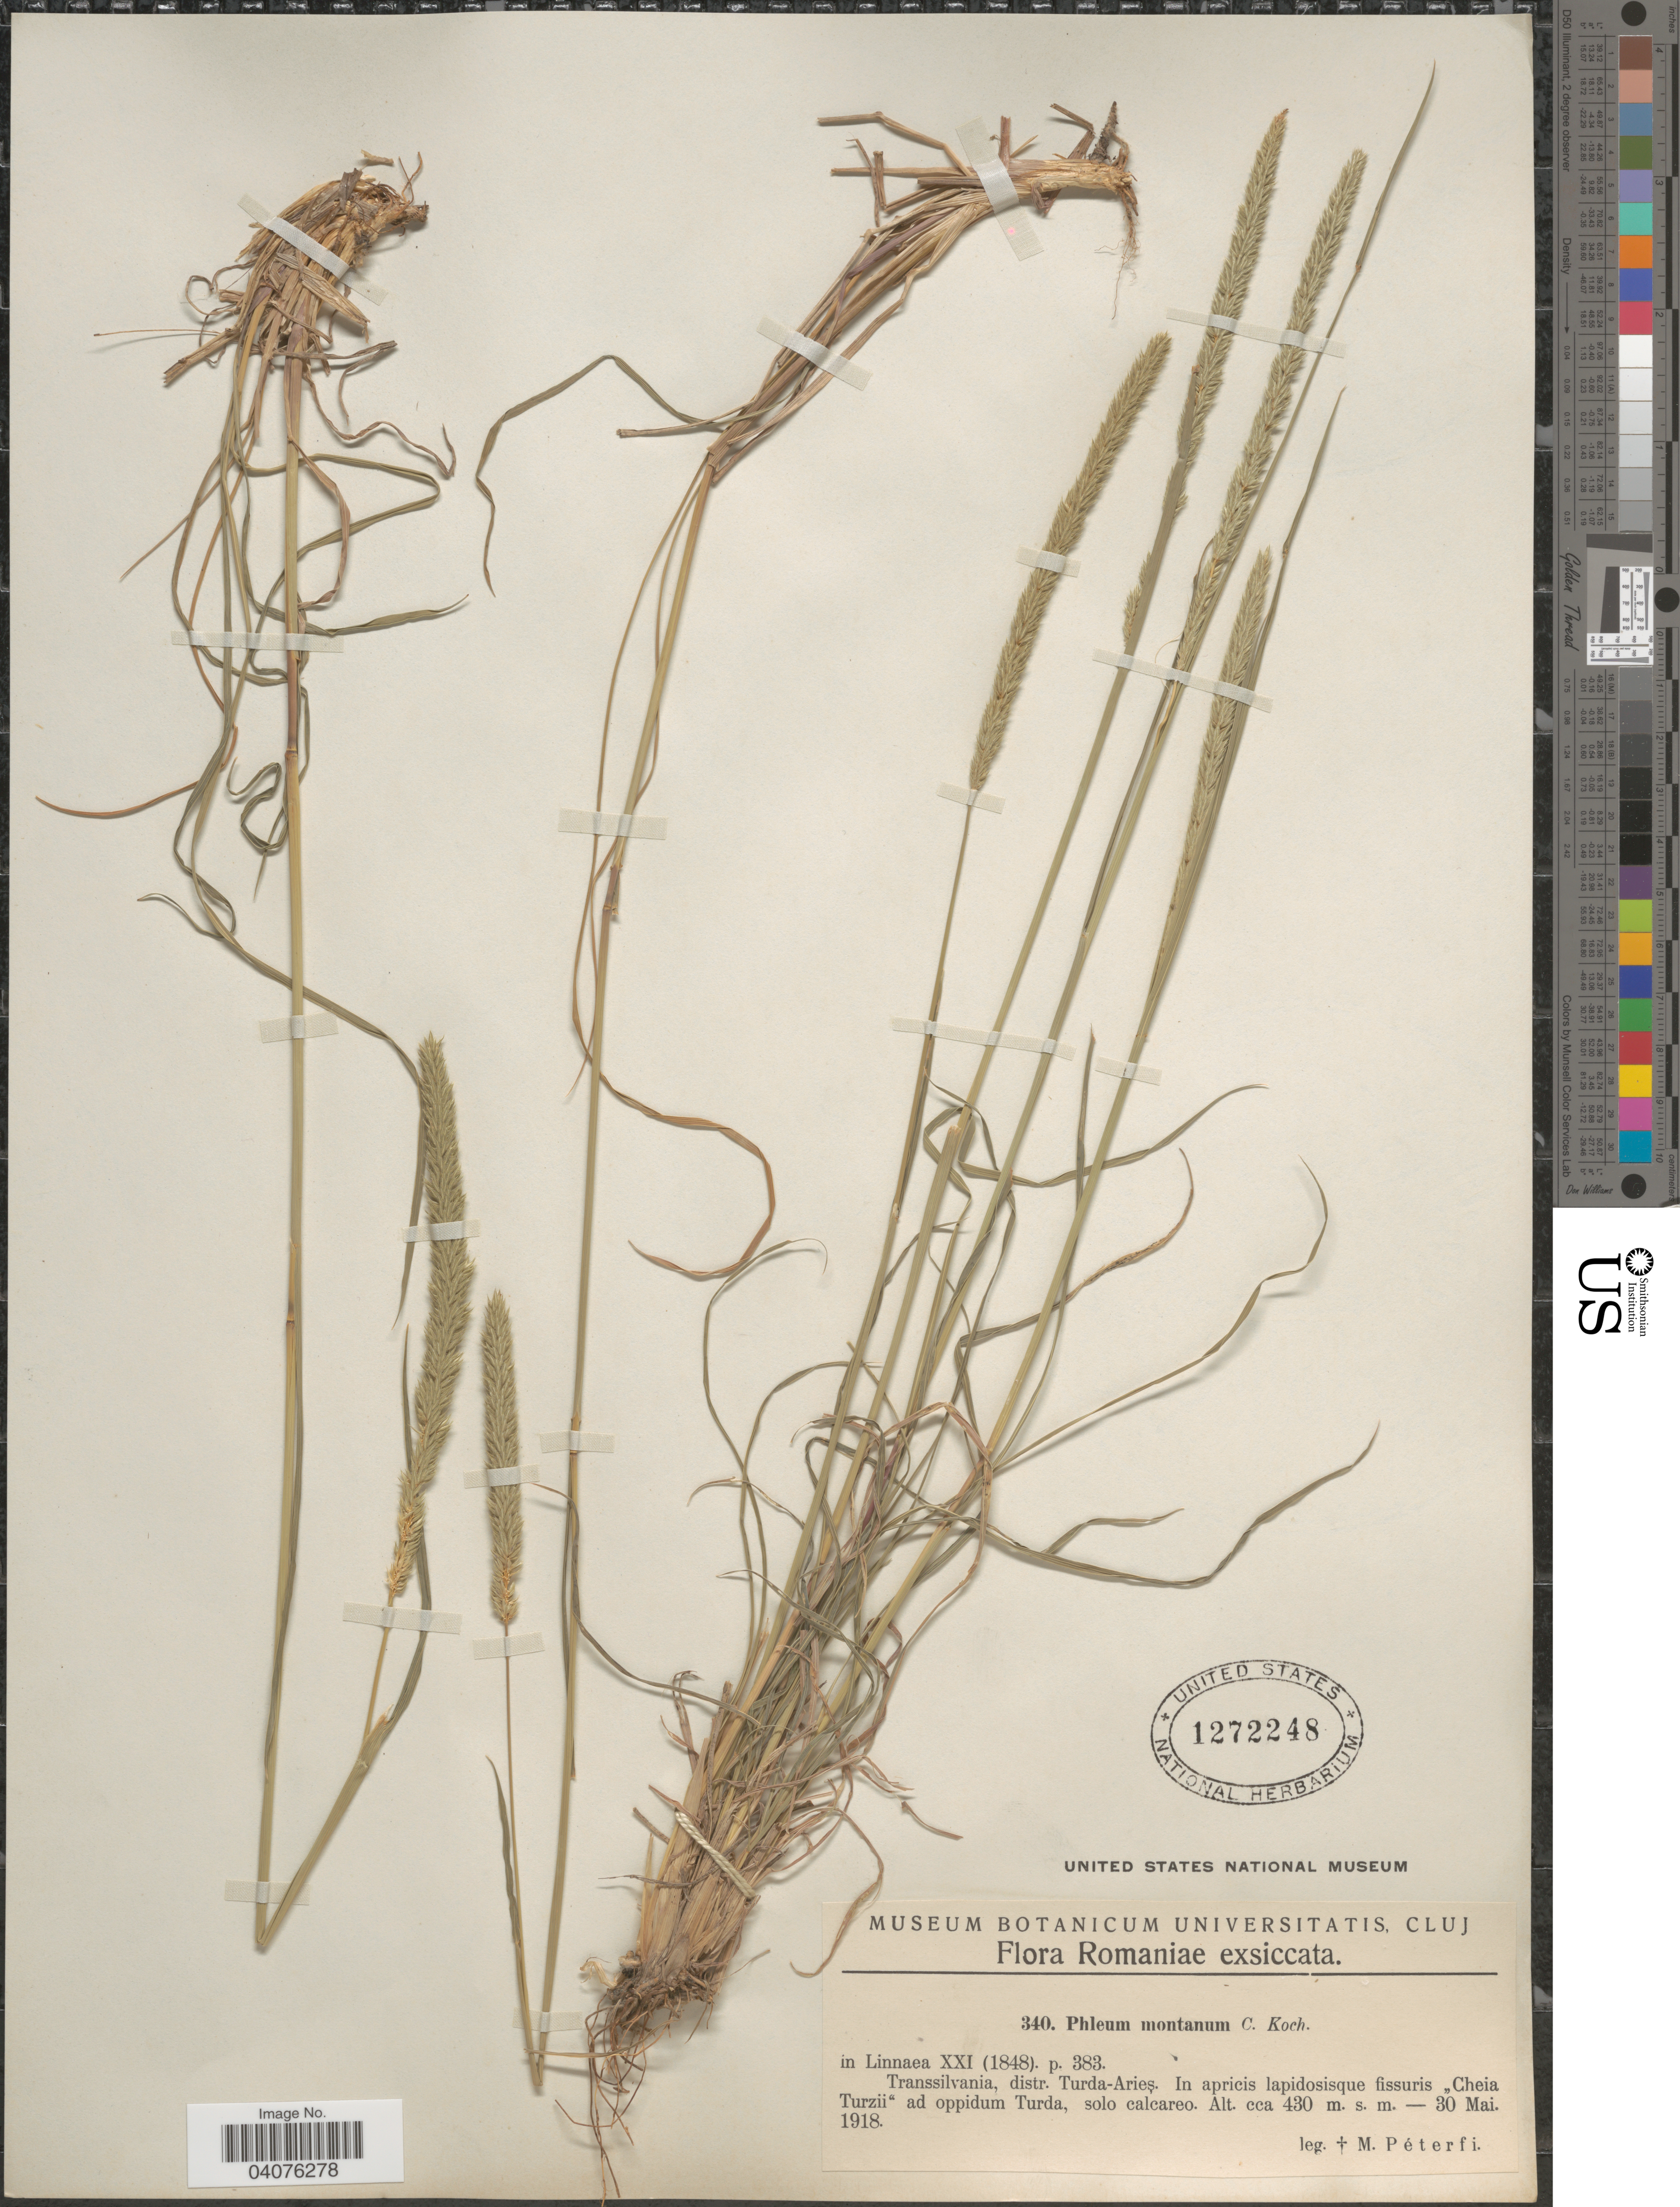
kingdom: Plantae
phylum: Tracheophyta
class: Liliopsida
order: Poales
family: Poaceae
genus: Phleum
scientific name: Phleum michelii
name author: All.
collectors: M. Péterfi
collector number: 340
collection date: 1918-05-30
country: Romania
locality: Transsilvania, distr. Turda-Arieș. In apricis lapidosisque fissuris "Cheia Turzii" ad oppidum Turda, solo calcareo.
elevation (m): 430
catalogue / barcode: US 1272248